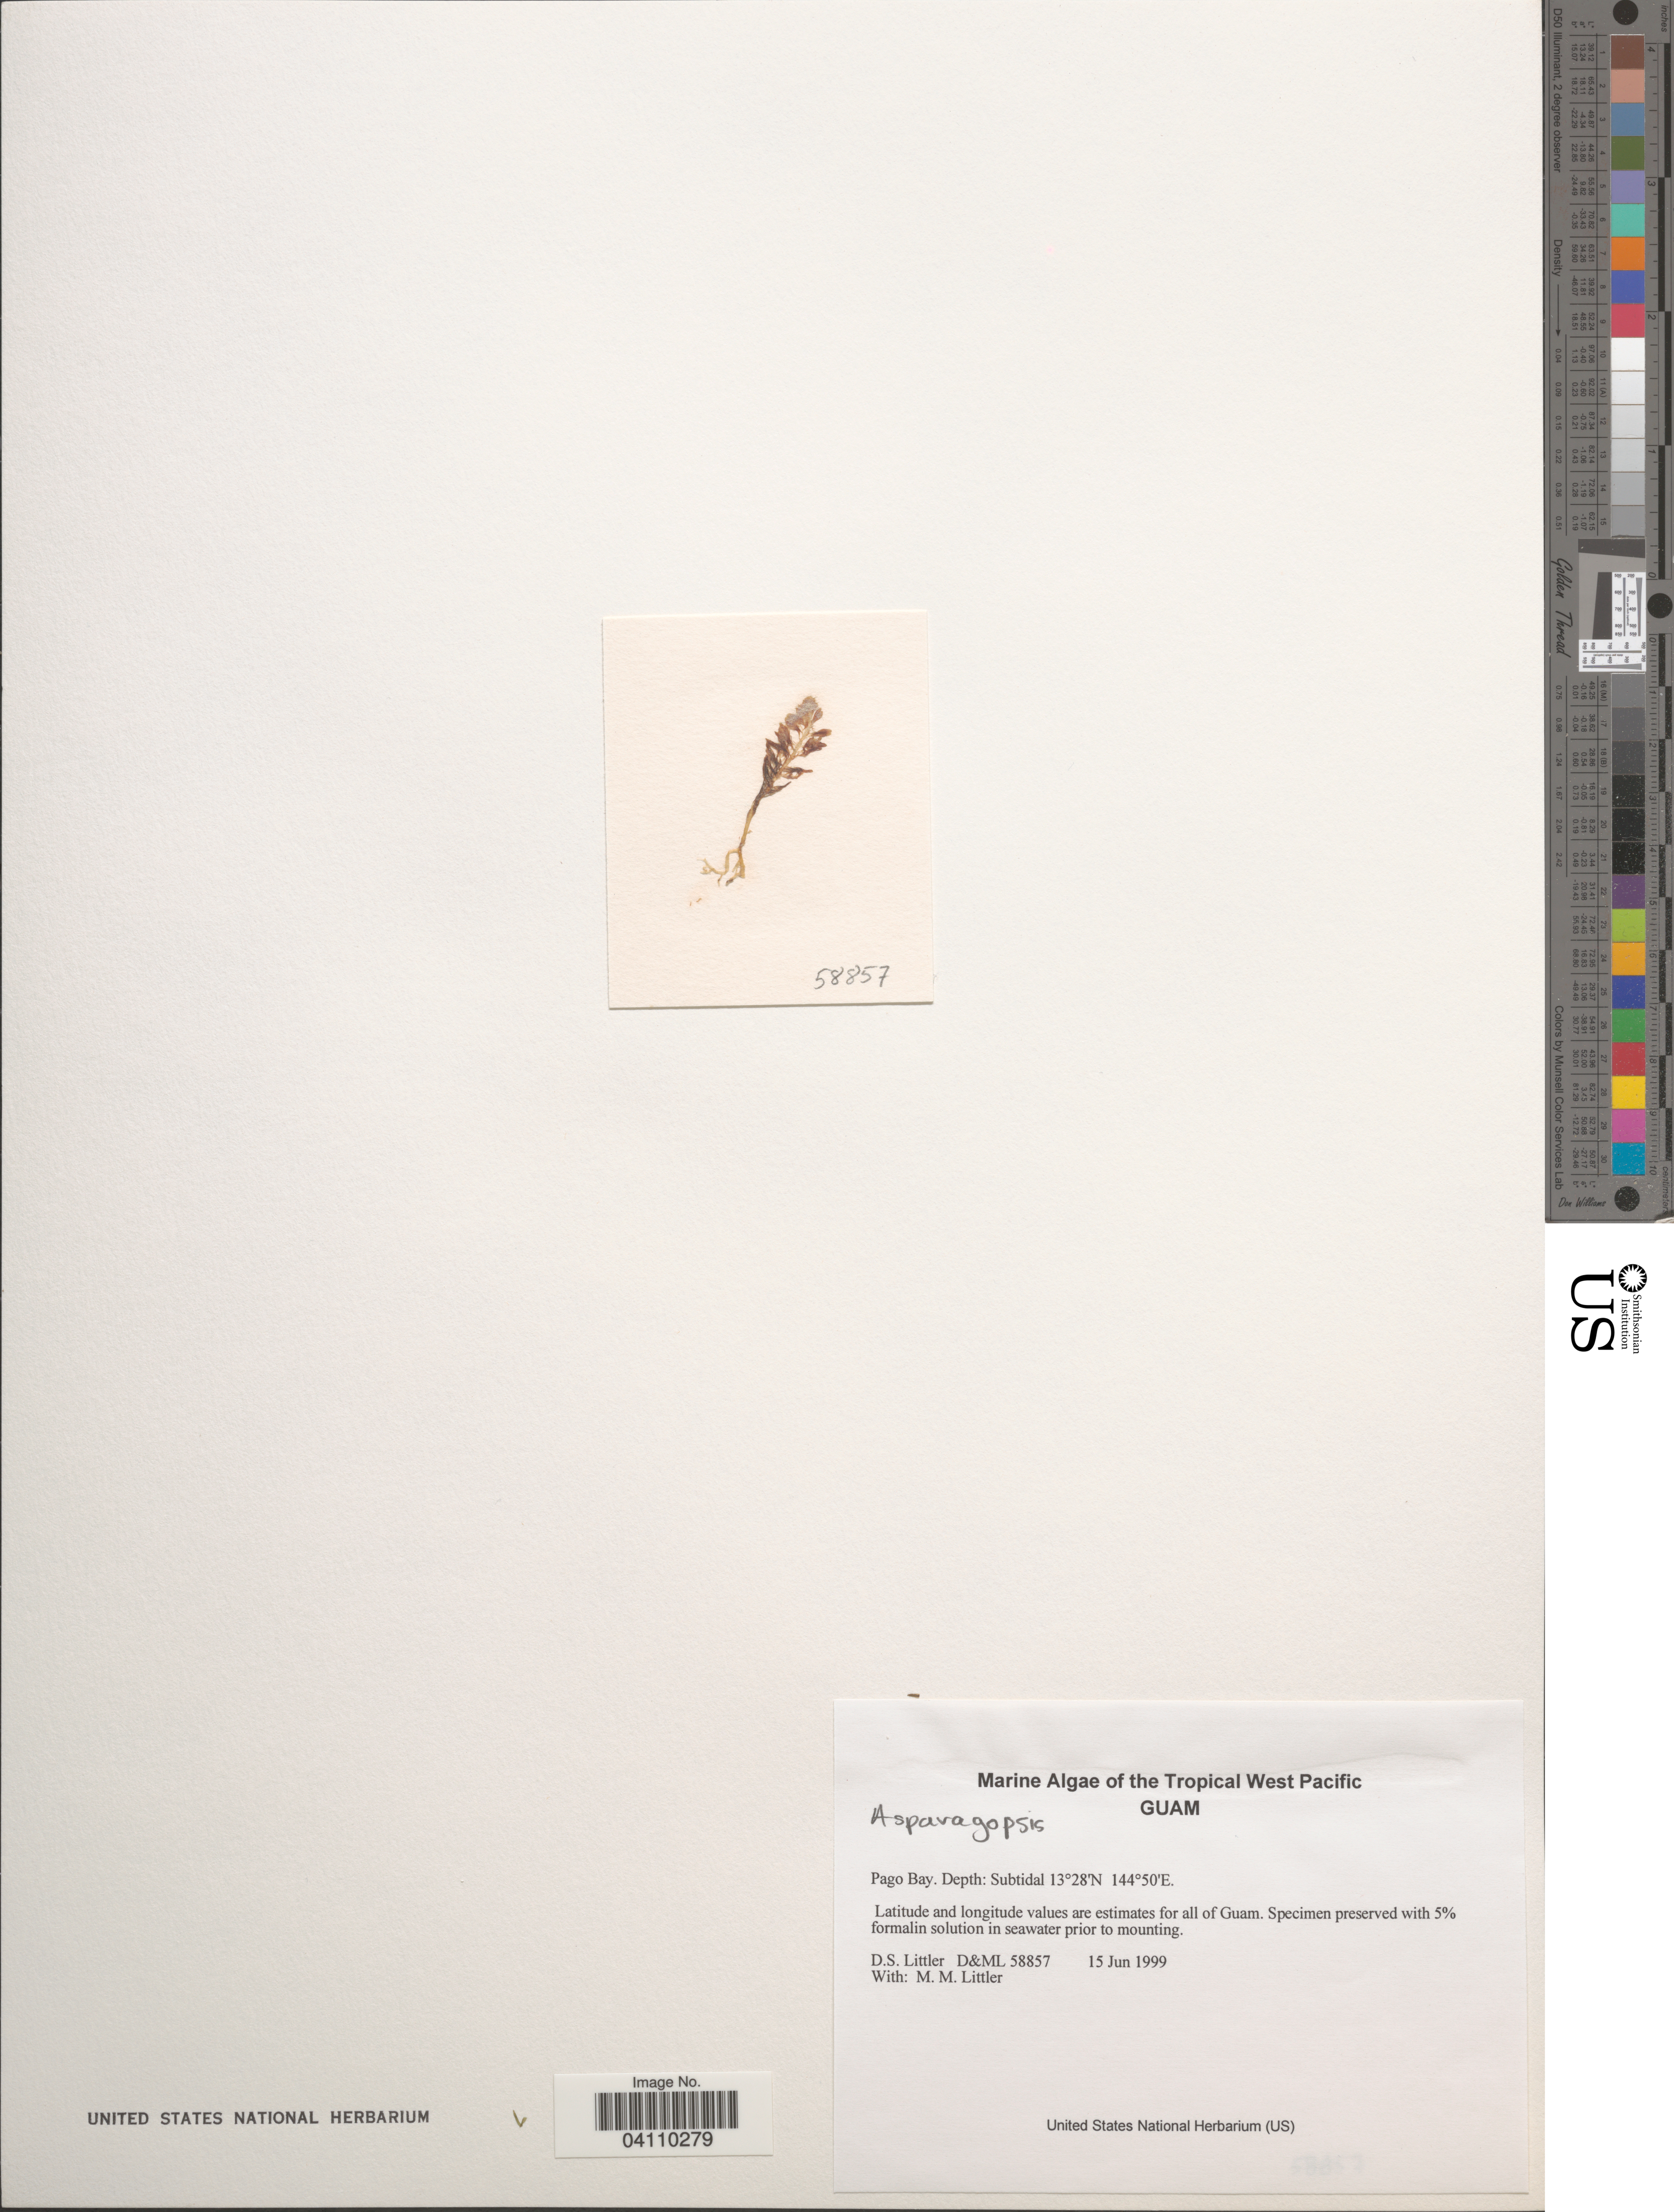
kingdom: Plantae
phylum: Rhodophyta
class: Florideophyceae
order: Bonnemaisoniales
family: Bonnemaisoniaceae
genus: Asparagopsis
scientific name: Asparagopsis sp.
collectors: D. S. Littler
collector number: D&ML58857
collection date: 1999-06-15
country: Guam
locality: The Tropical West Pacific. Pago Bay.